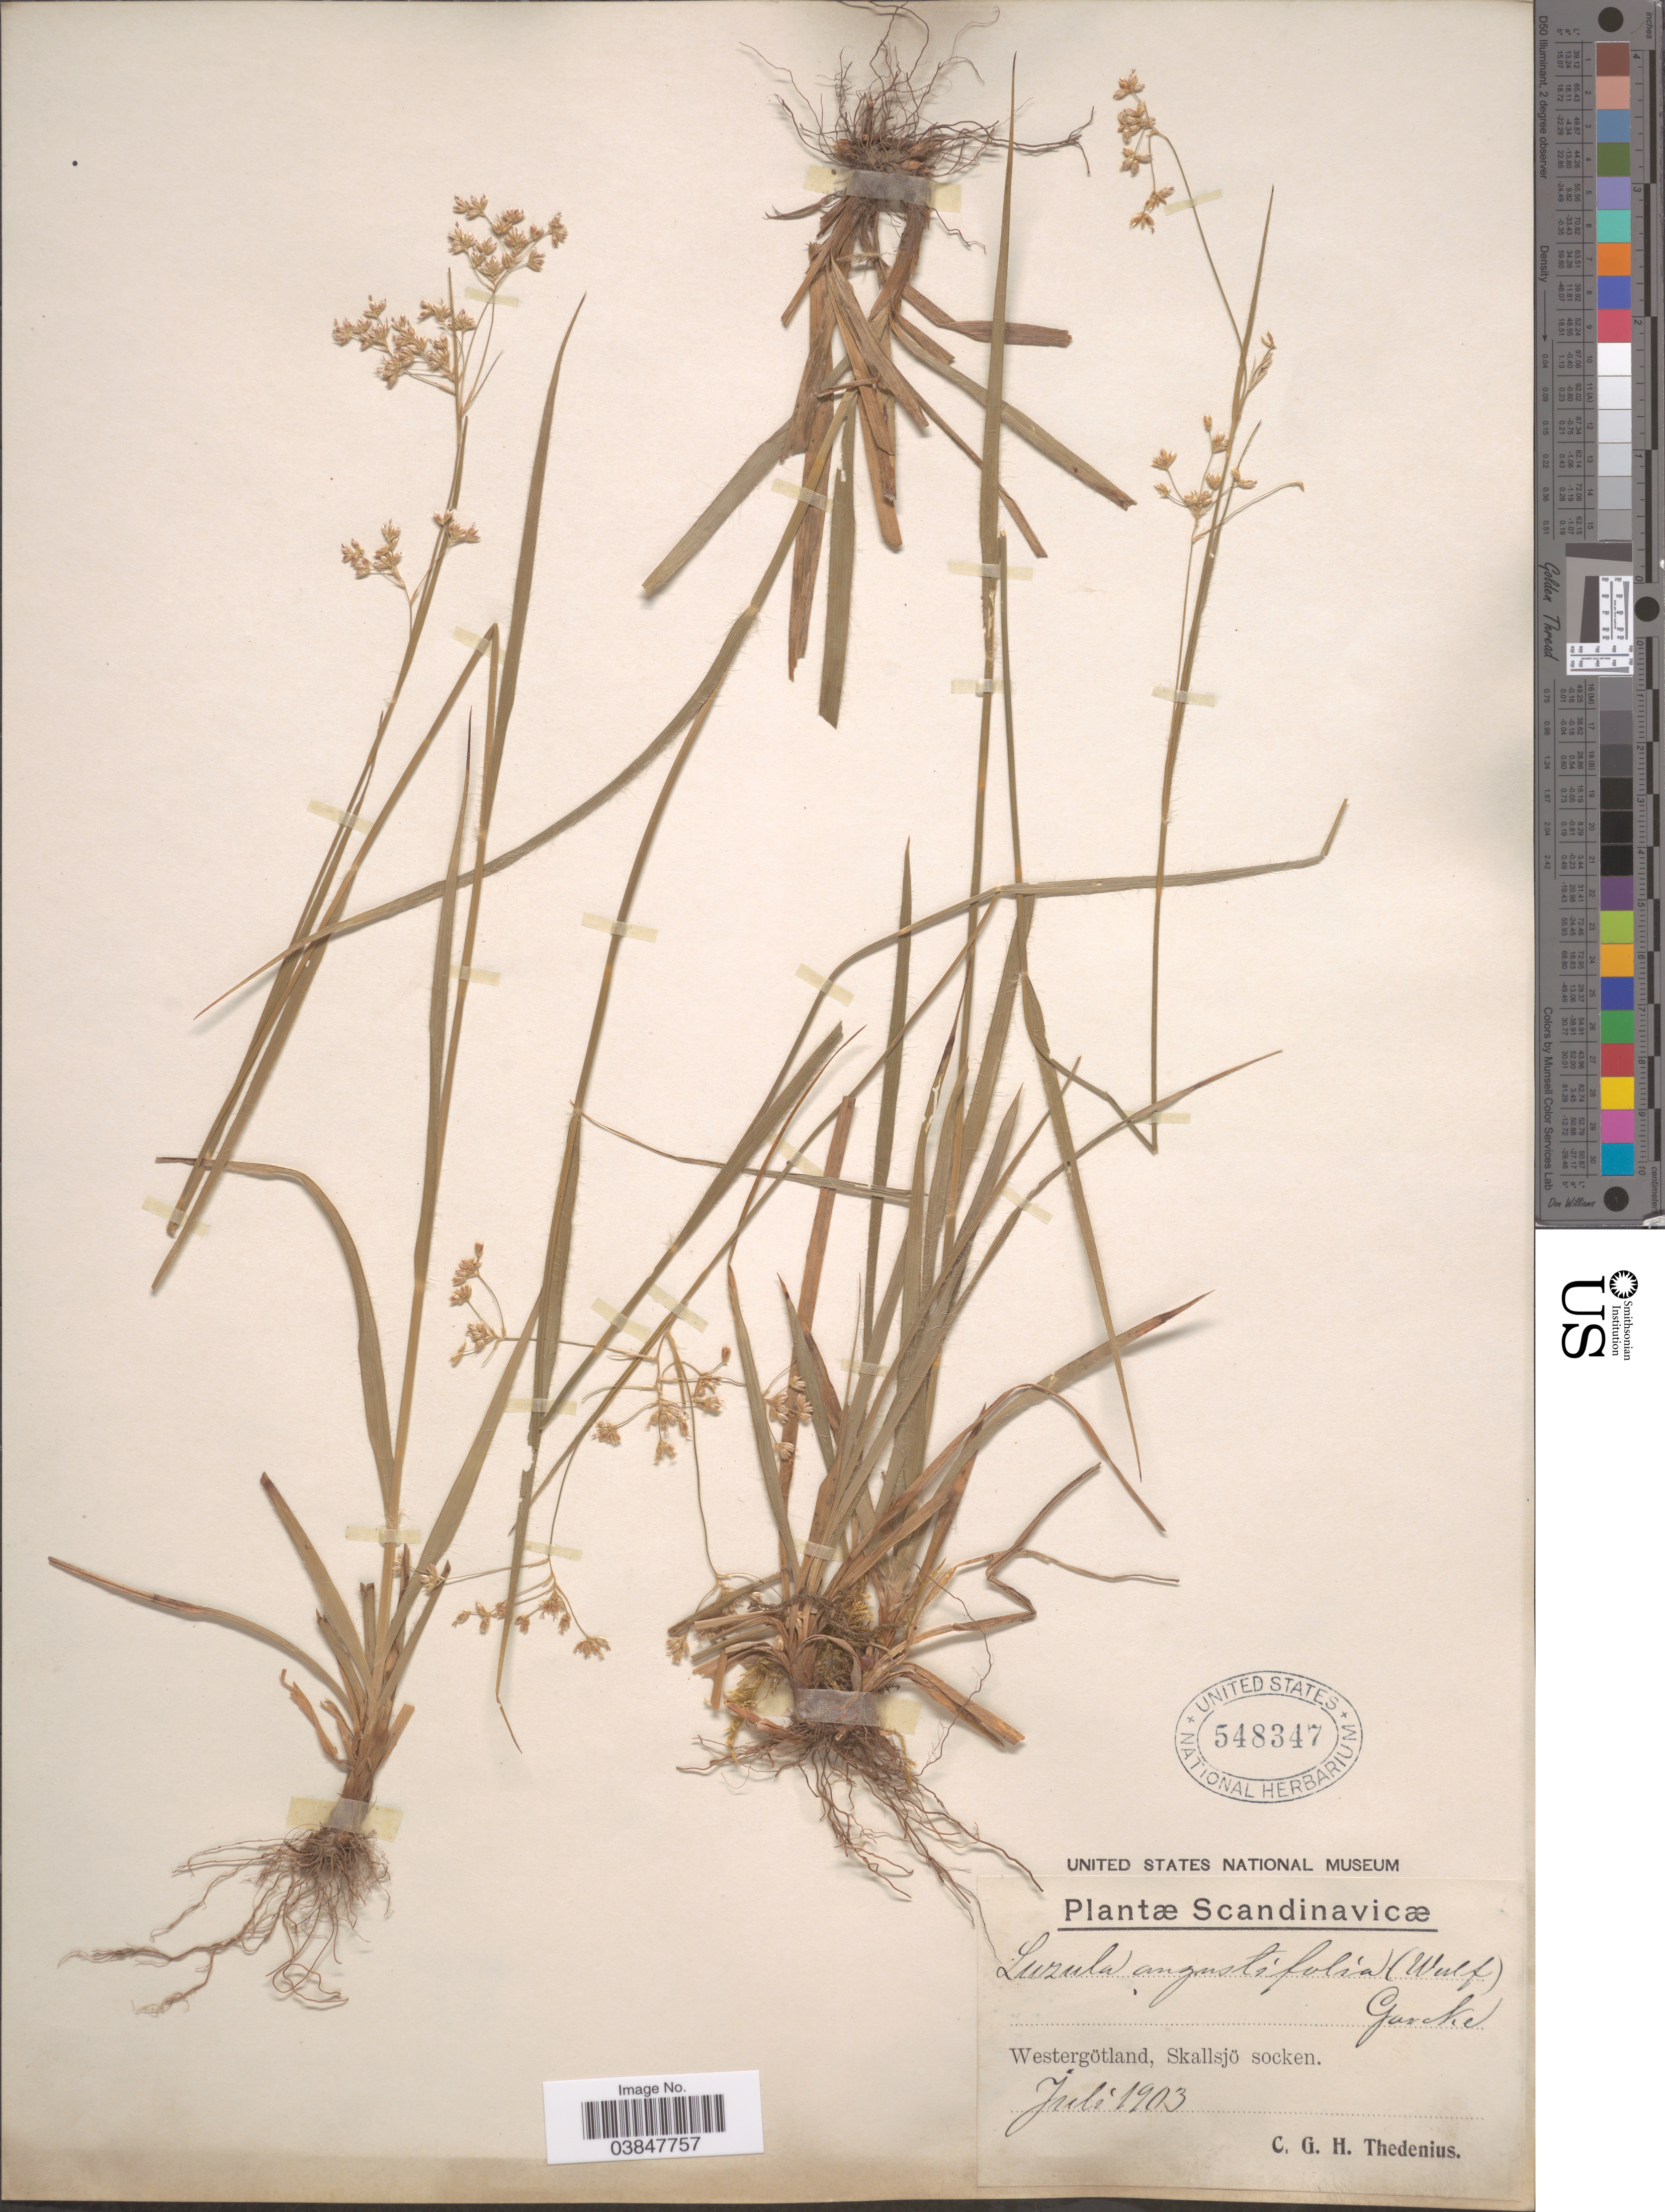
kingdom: Plantae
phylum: Tracheophyta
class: Liliopsida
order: Poales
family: Juncaceae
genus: Luzula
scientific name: Luzula angustifolia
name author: Poir.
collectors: C. Thedenius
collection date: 1903-07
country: Sweden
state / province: Västra Götaland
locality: Scandinavicæ. Westergötland, Skallsjö socken.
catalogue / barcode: US 548347